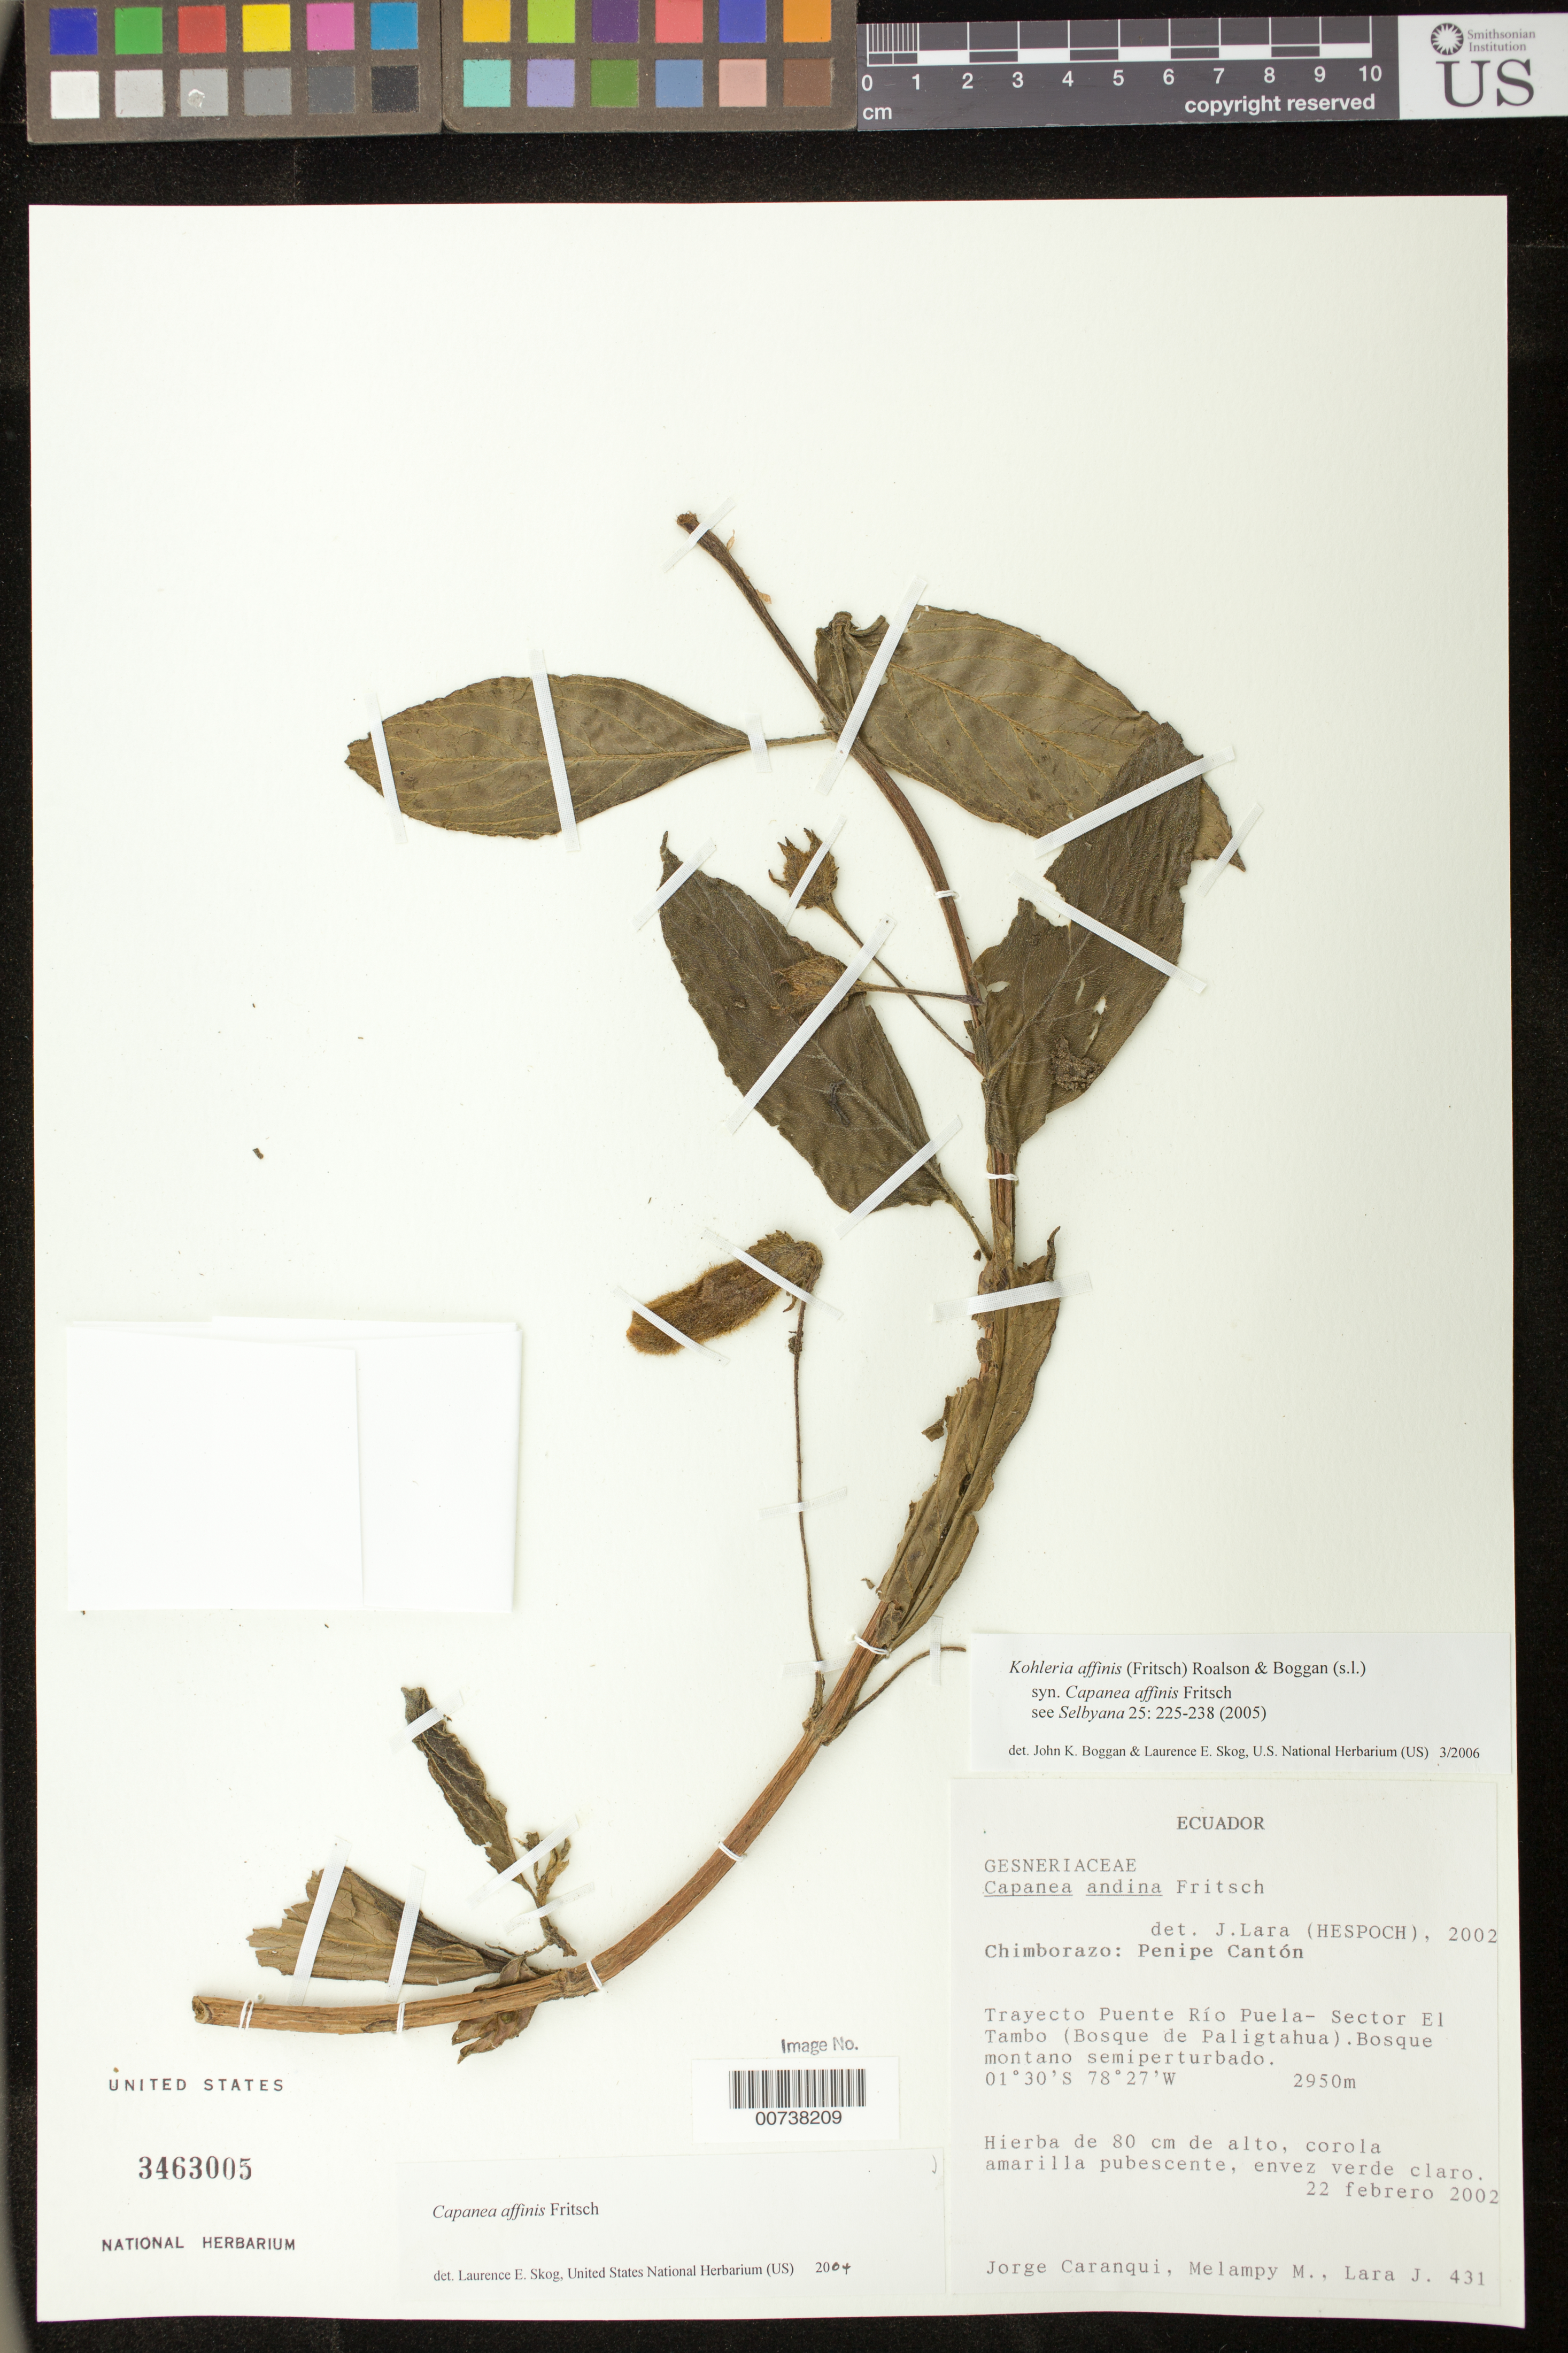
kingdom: Plantae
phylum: Tracheophyta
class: Magnoliopsida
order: Lamiales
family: Gesneriaceae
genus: Kohleria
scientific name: Kohleria affinis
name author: (Fritsch) Roalson & Boggan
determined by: Boggan, J. K.; Skog, L. E.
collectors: J. Caranqui, M. Melampy & J. Lara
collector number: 431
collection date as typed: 22 Feb 2002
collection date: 2002-02-22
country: Ecuador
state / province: Chimborazo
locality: Penipe Cantón. Taryecto Puente Río Puela - Sector El Tambo (Bosque de Paligtahua)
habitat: Bosque montano semiperturbado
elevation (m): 2950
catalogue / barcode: US 3463005